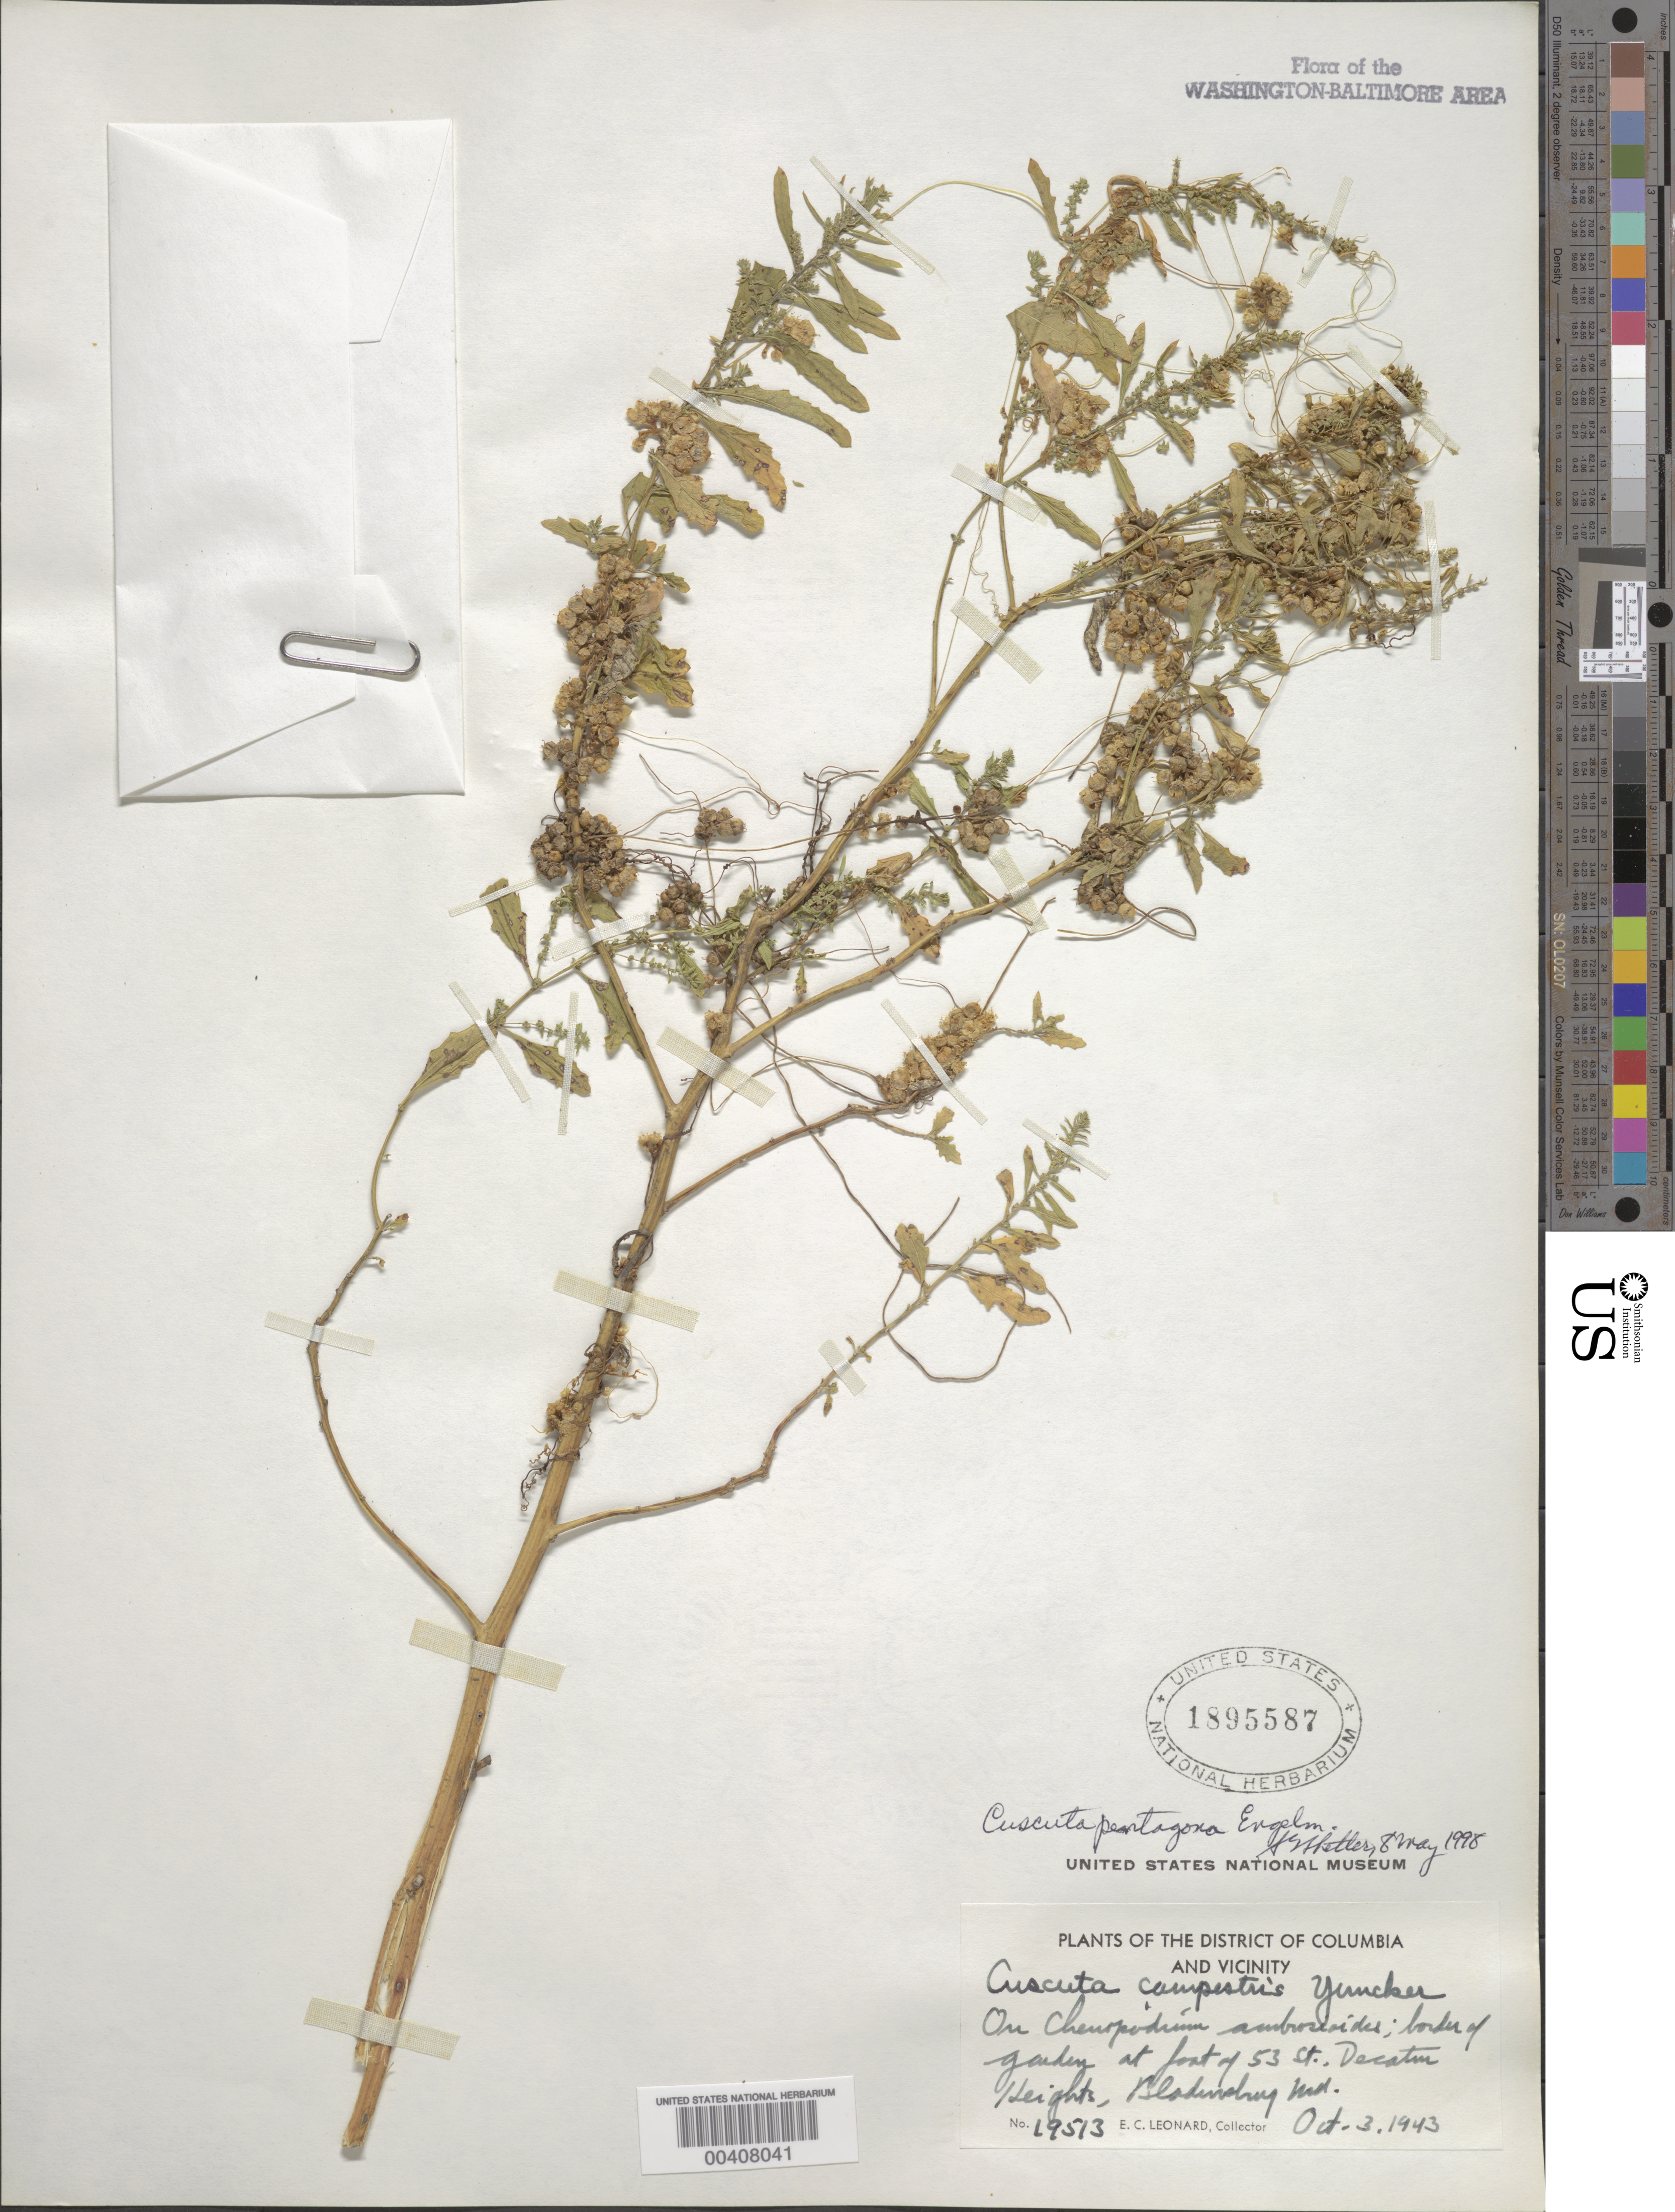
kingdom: Plantae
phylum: Tracheophyta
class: Magnoliopsida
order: Solanales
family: Convolvulaceae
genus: Cuscuta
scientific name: Cuscuta pentagona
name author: Engelm.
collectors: E. C. Leonard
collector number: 19513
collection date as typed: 03 Oct 1943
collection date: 1943-10-03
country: United States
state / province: Maryland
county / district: Prince George's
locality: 53 St., Decatur Heights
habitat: On Chenopodium ambrosioides, border of garden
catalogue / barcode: US 1895587